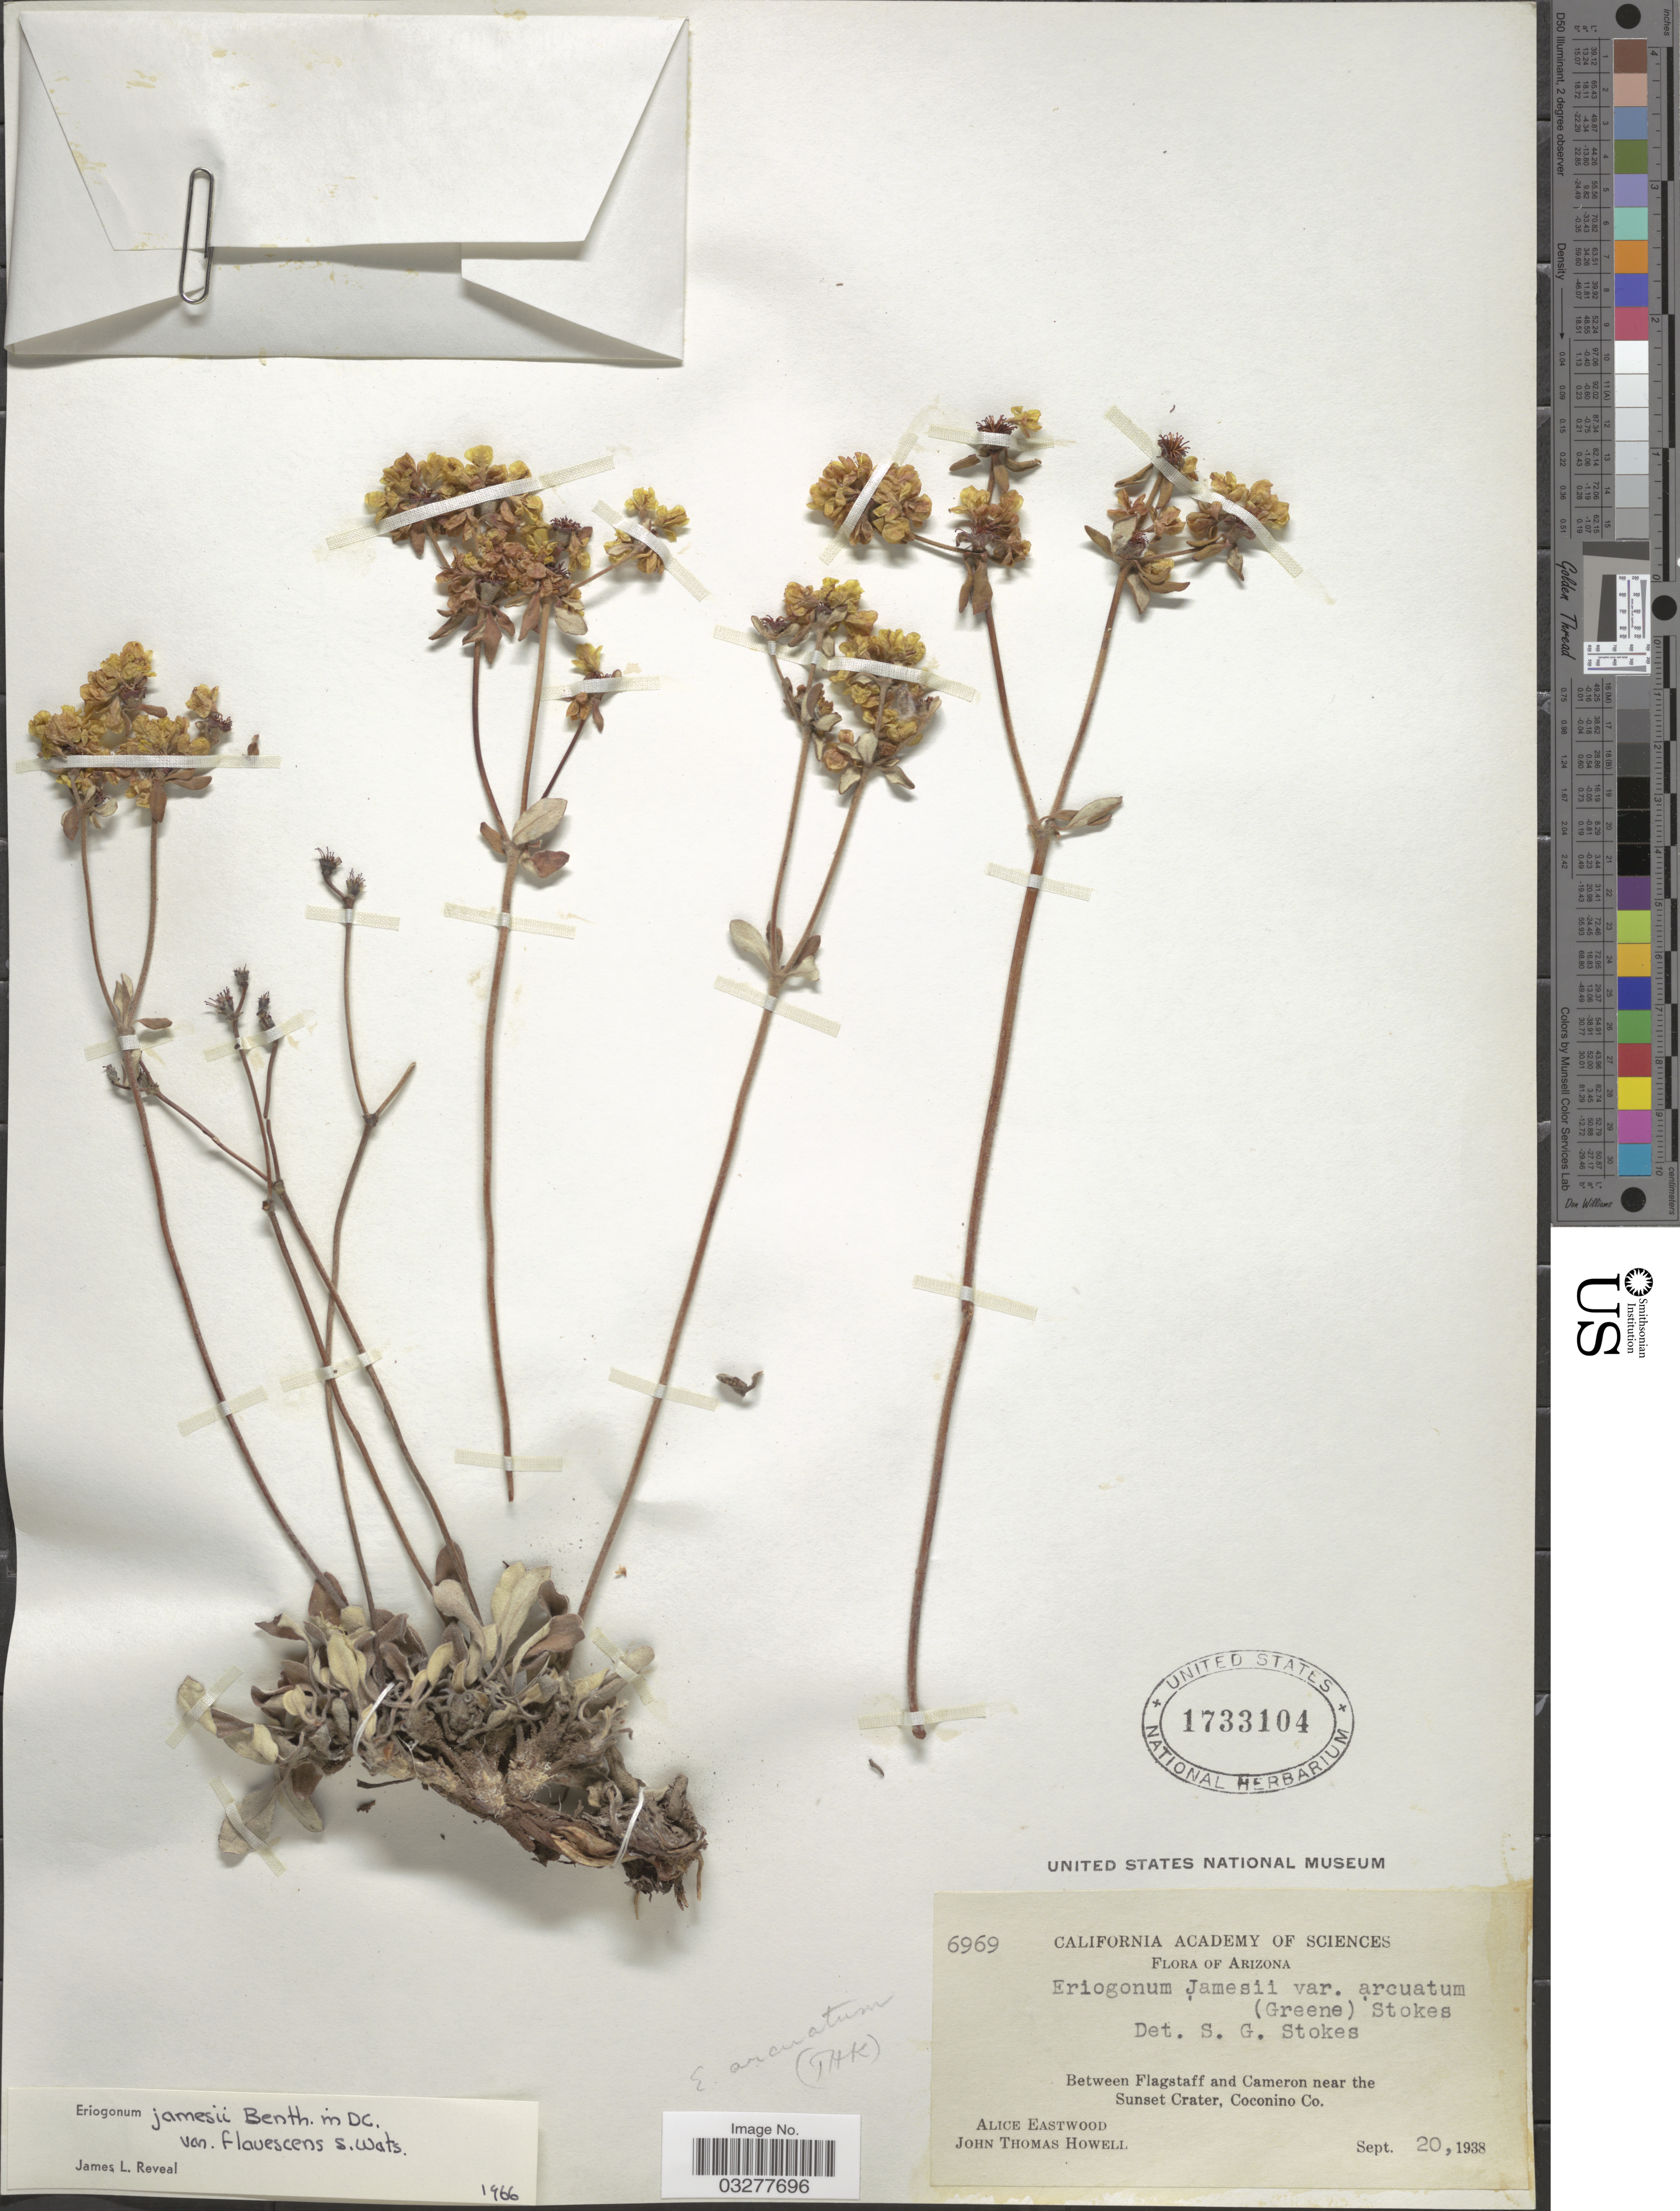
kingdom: Plantae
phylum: Tracheophyta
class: Magnoliopsida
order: Caryophyllales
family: Polygonaceae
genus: Eriogonum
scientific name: Eriogonum jamesii var. flavescens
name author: S. Watson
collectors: A. Eastwood & J. T. Howell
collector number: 6969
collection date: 1938-09-20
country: United States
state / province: Arizona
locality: Between Flagstaff and Cameron near the Sunset Crater, Coconino Co.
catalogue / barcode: US 1733104